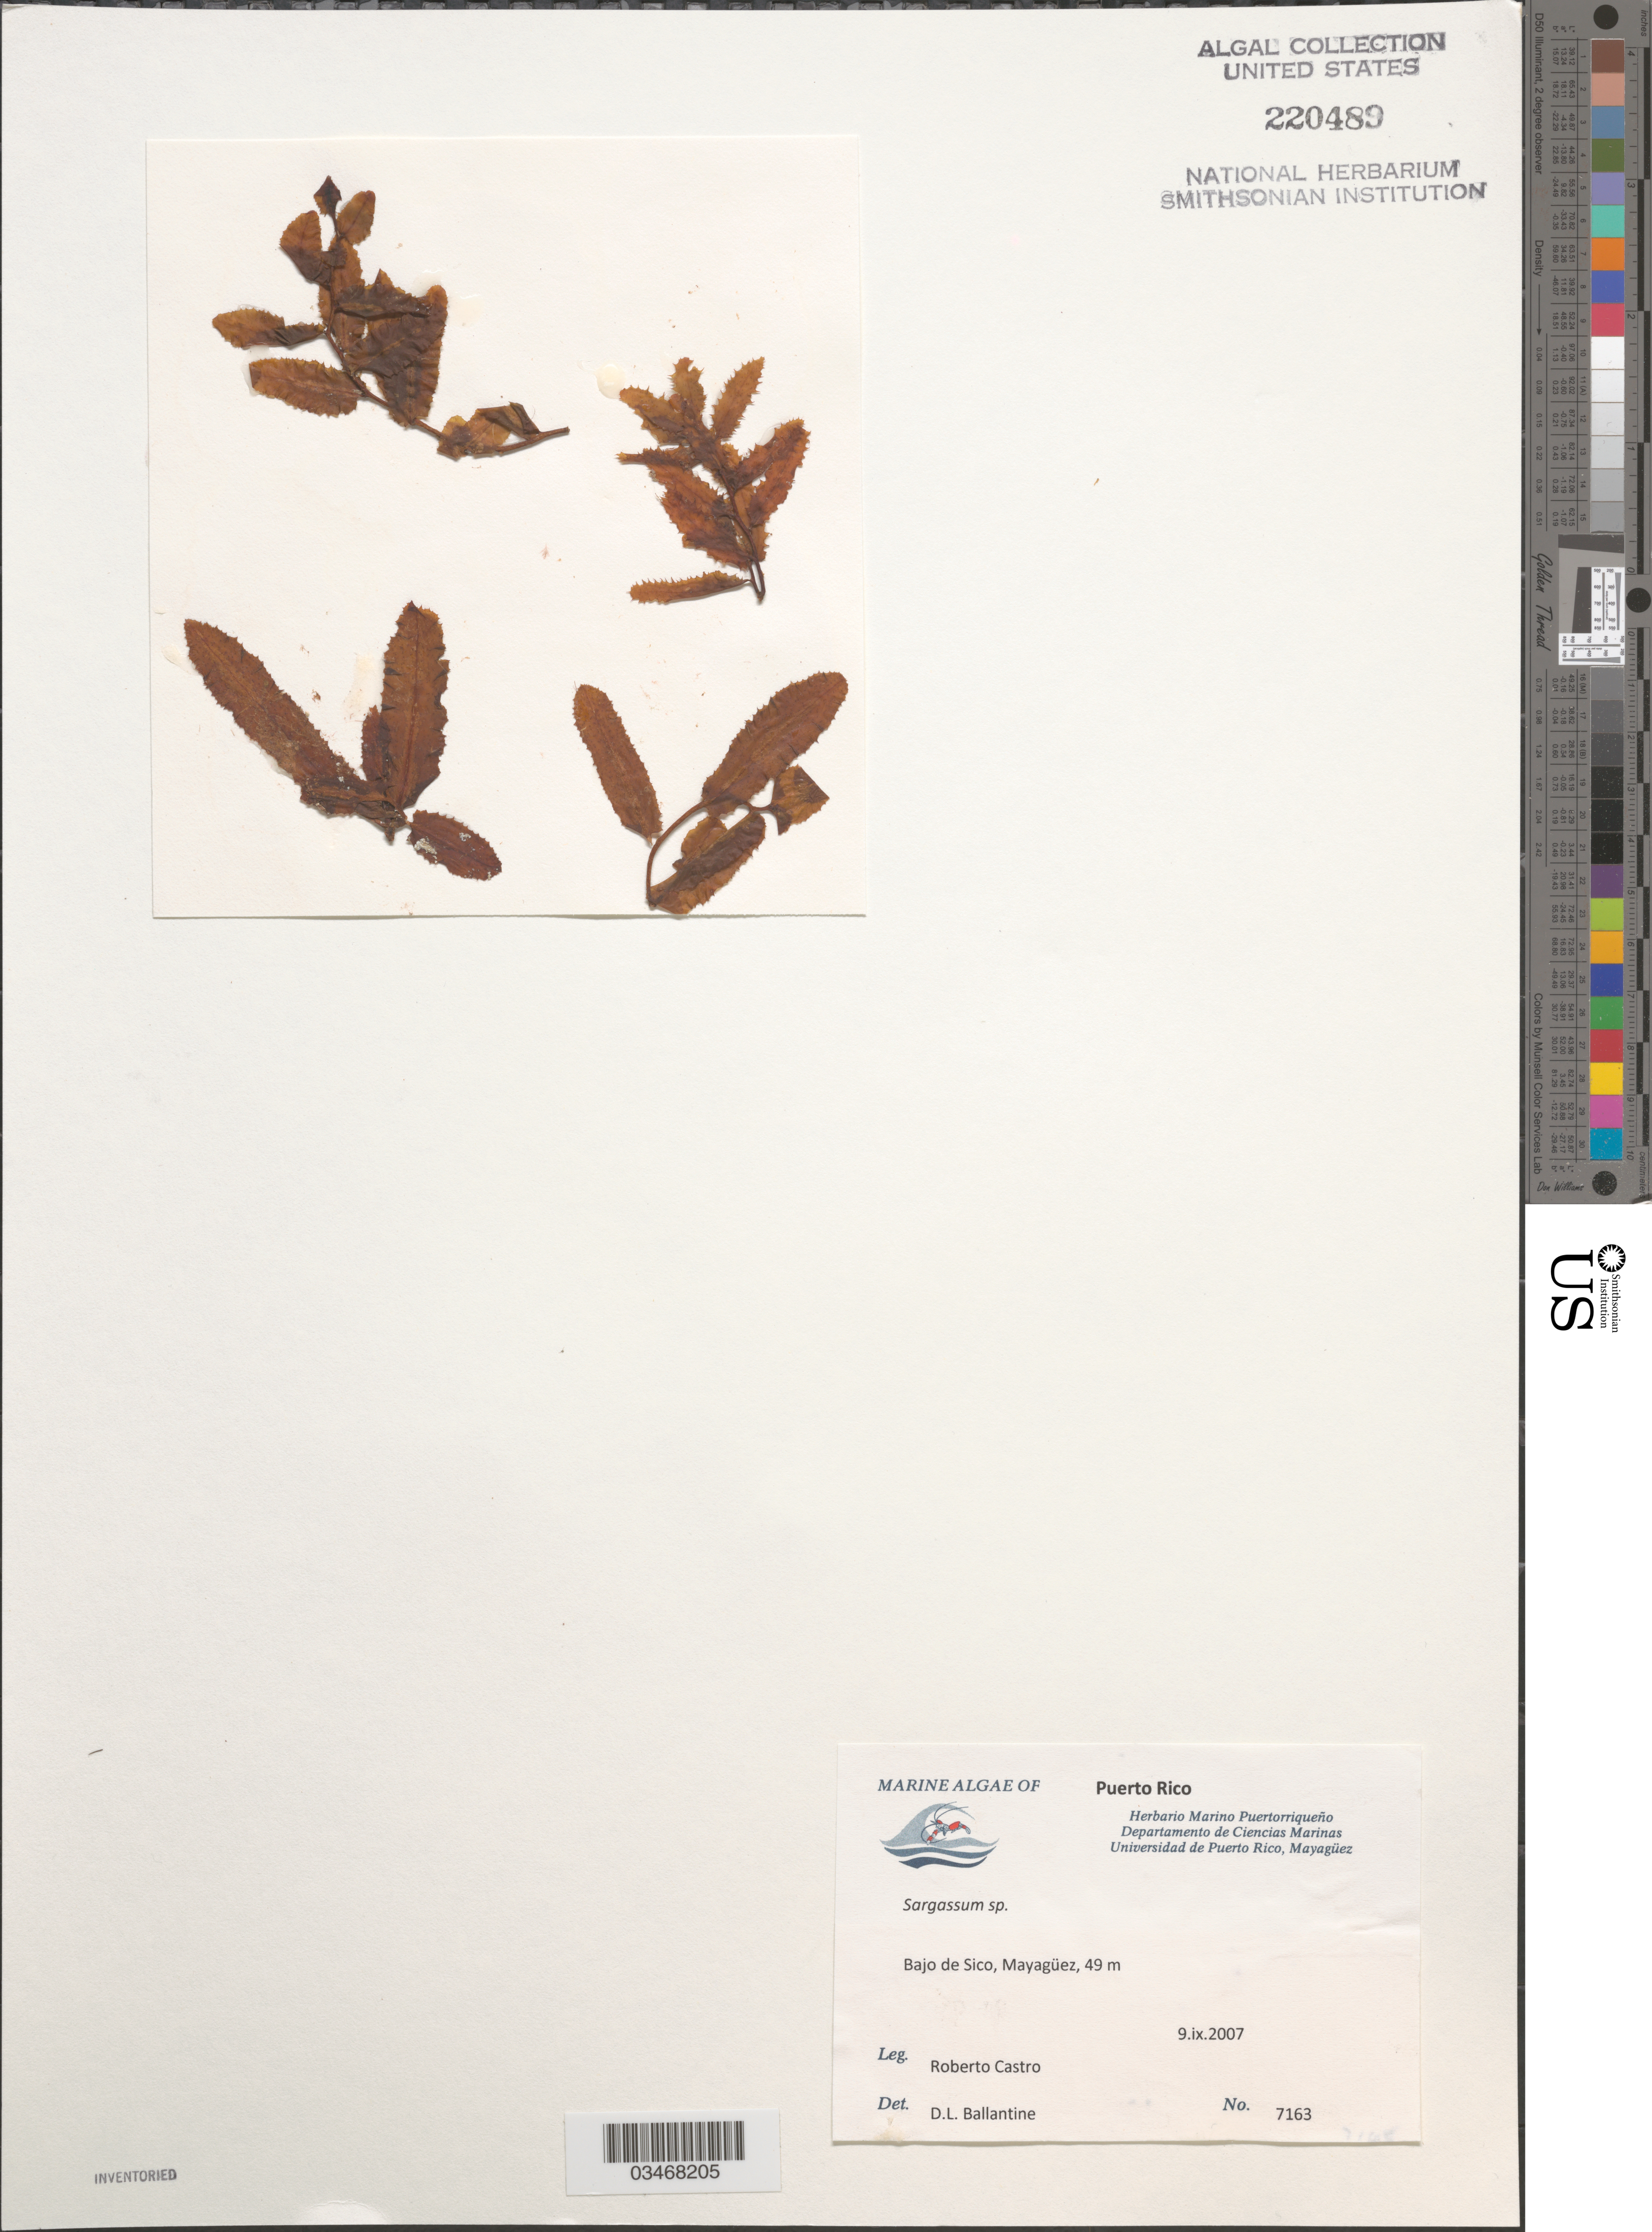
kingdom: Chromista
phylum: Ochrophyta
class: Phaeophyceae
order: Fucales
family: Sargassaceae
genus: Sargassum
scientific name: Sargassum sp.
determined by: Ballantine, D. L.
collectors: R. Castro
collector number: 7163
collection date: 2007-09-09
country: Puerto Rico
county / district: Mayaguez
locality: Bajo de Sico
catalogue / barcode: US 220489